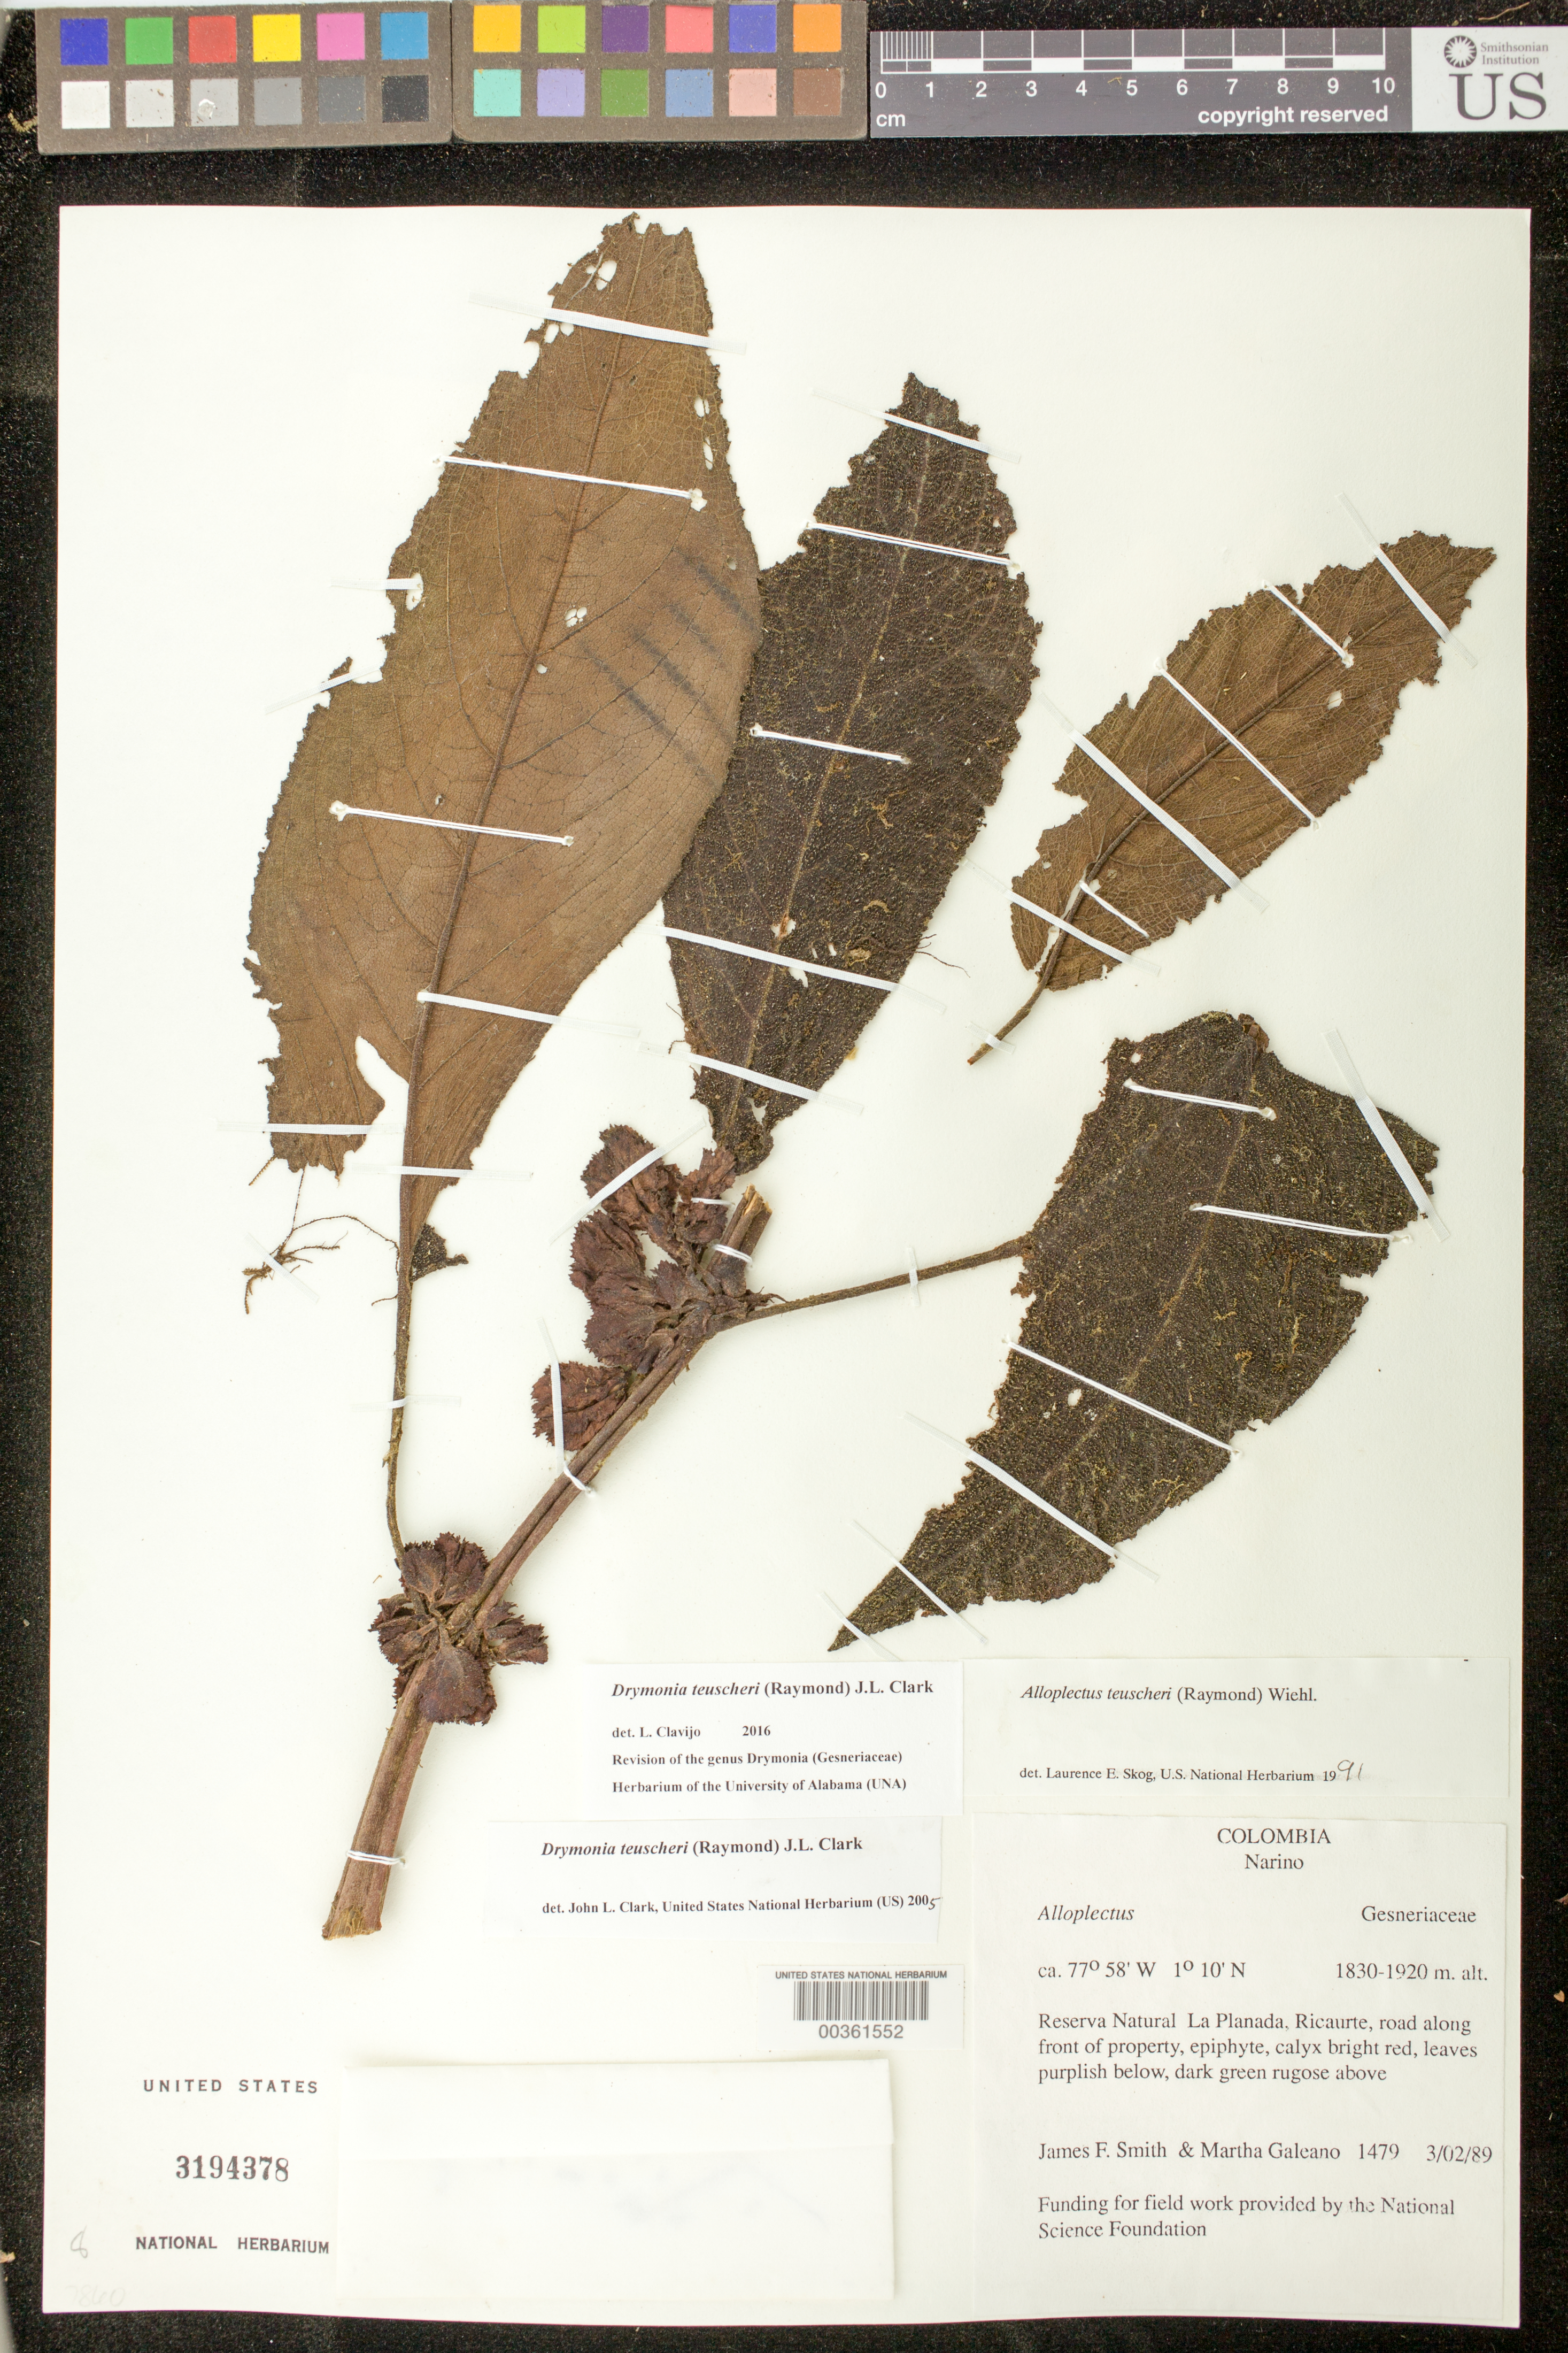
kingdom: Plantae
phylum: Tracheophyta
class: Magnoliopsida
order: Lamiales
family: Gesneriaceae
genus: Drymonia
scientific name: Drymonia teuscheri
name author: (Raymond) J.L. Clark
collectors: J. Smith & M. Galeano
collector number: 1479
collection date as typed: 02 Mar 1989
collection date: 1989-03-02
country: Colombia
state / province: Nariño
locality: Reserva Natural La Planada, Ricaurte, road along front of property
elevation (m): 1830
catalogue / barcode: US 3194378